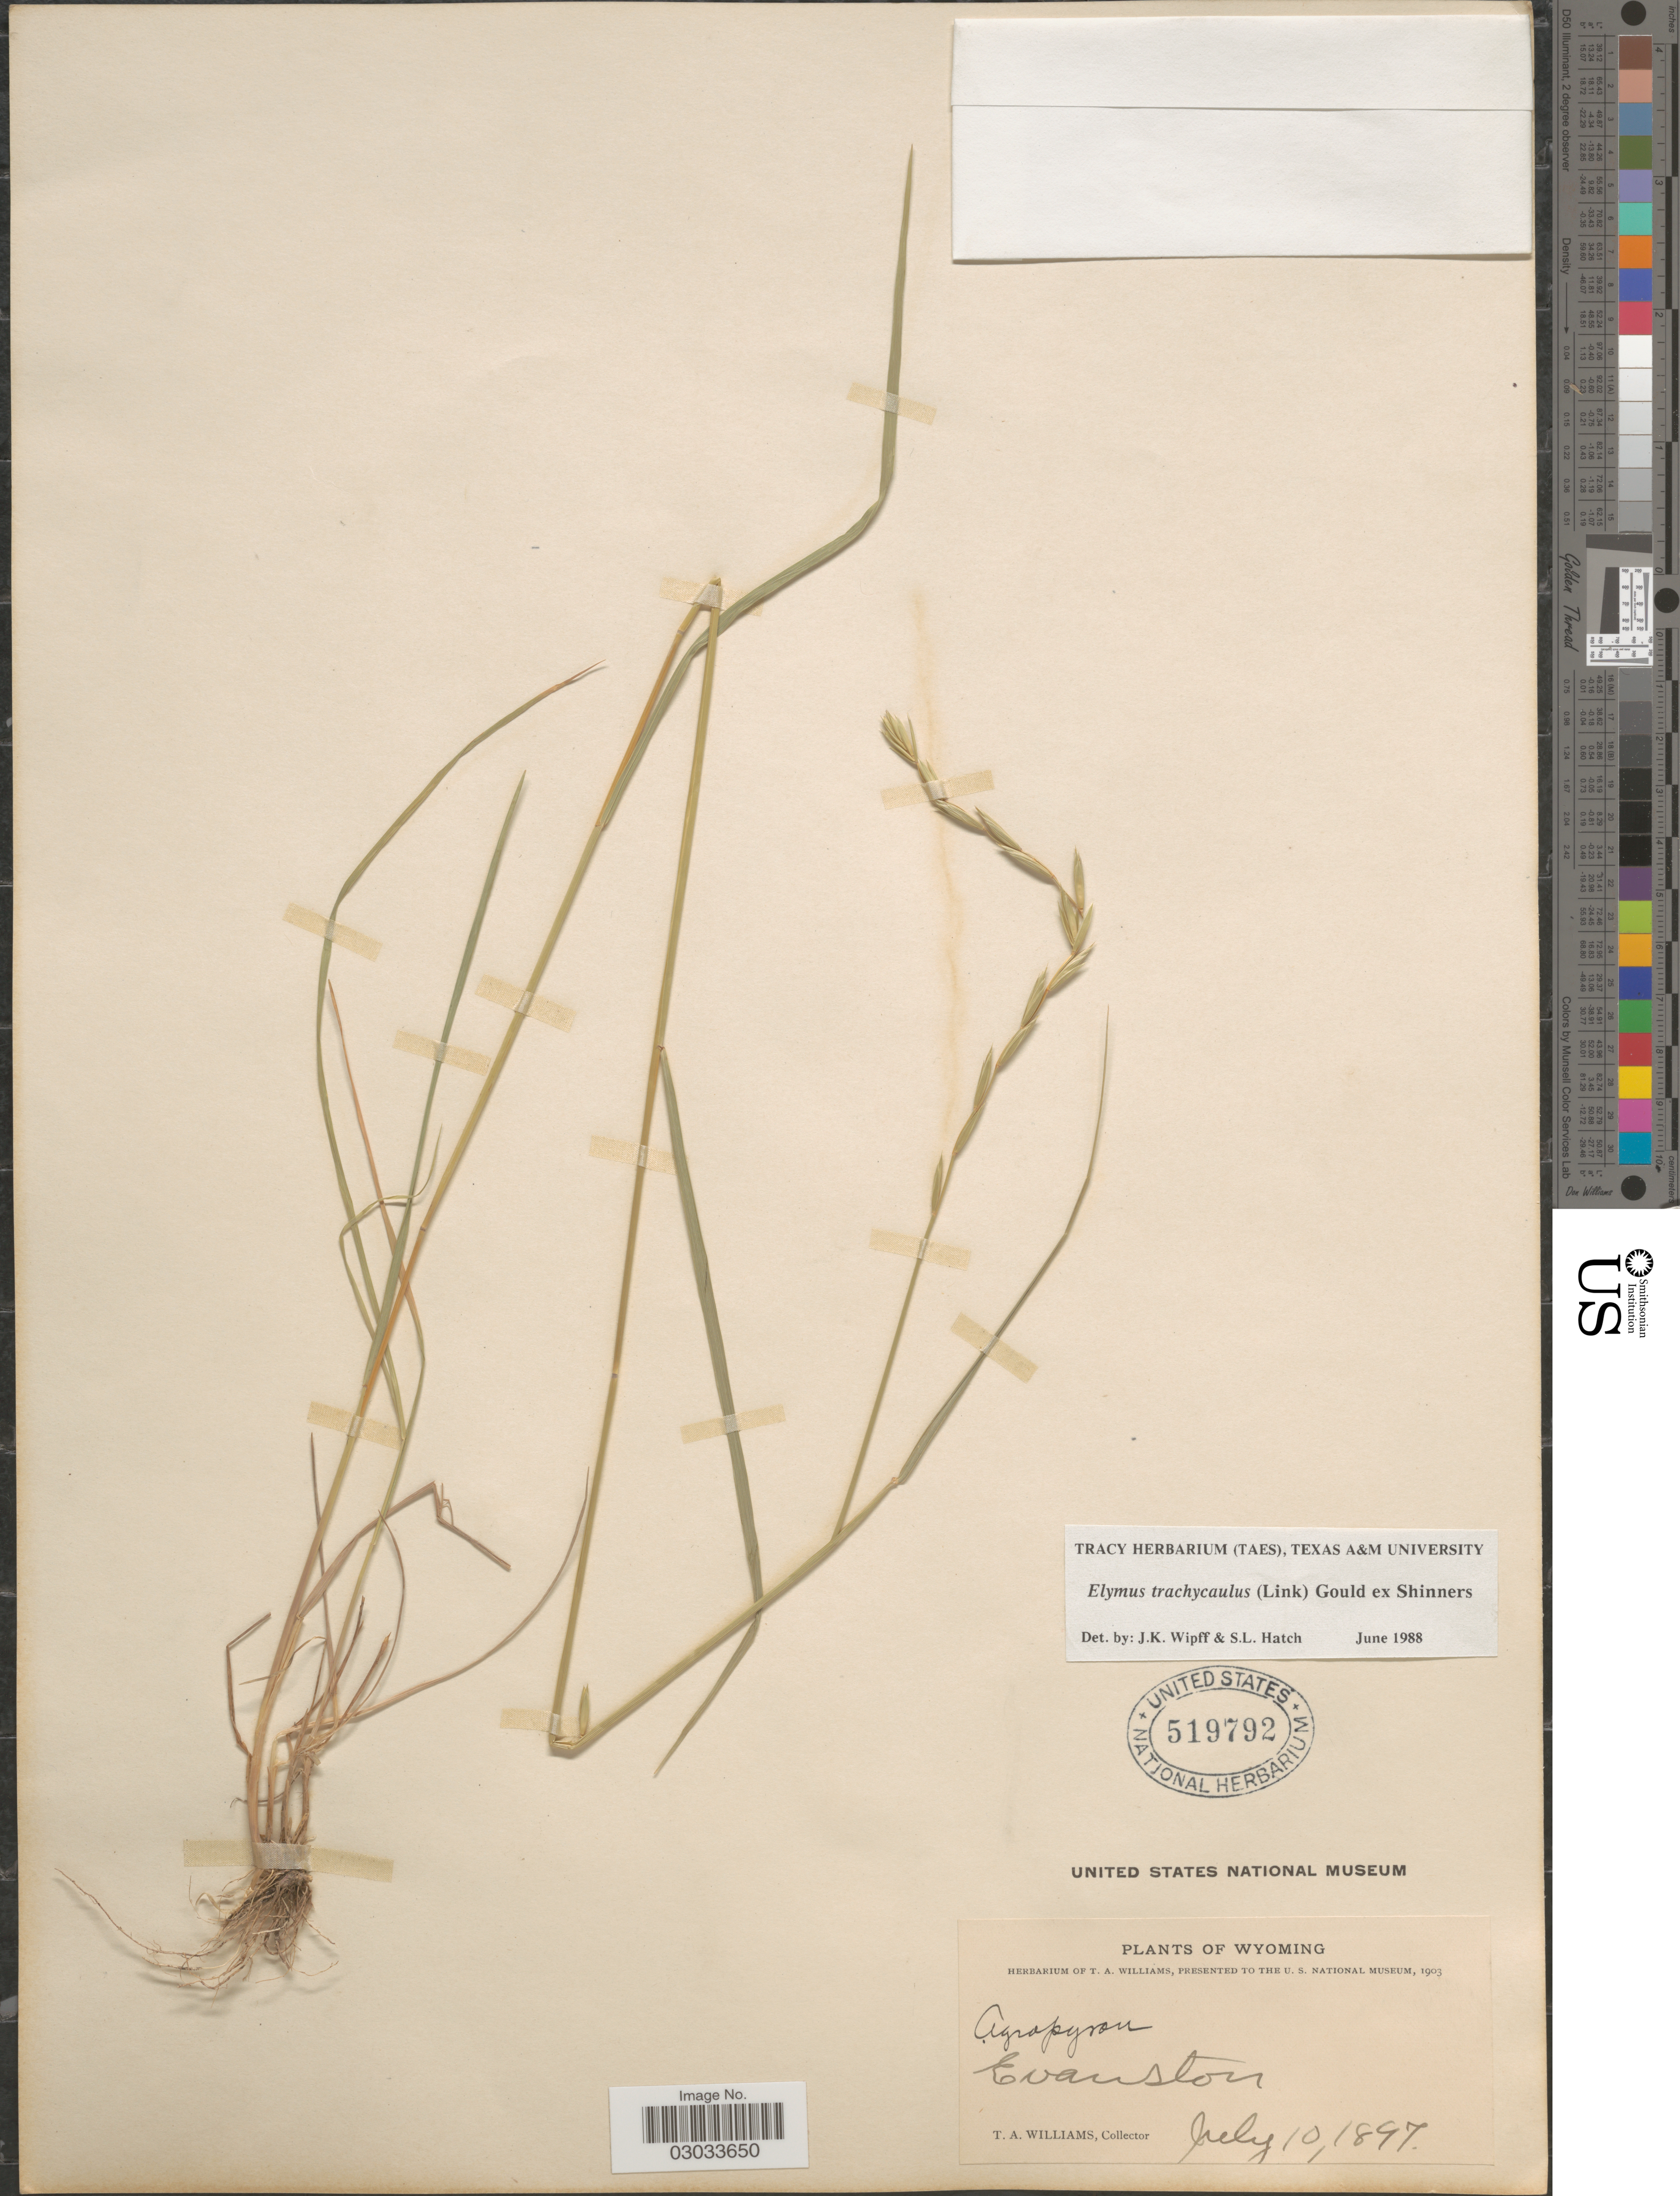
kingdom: Plantae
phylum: Tracheophyta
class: Liliopsida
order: Poales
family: Poaceae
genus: Elymus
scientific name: Elymus trachycaulus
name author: (Link) Gould ex Shinners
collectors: T. Williams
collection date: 1897-07-10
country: United States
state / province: Wyoming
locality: Evanston.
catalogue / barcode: US 519792